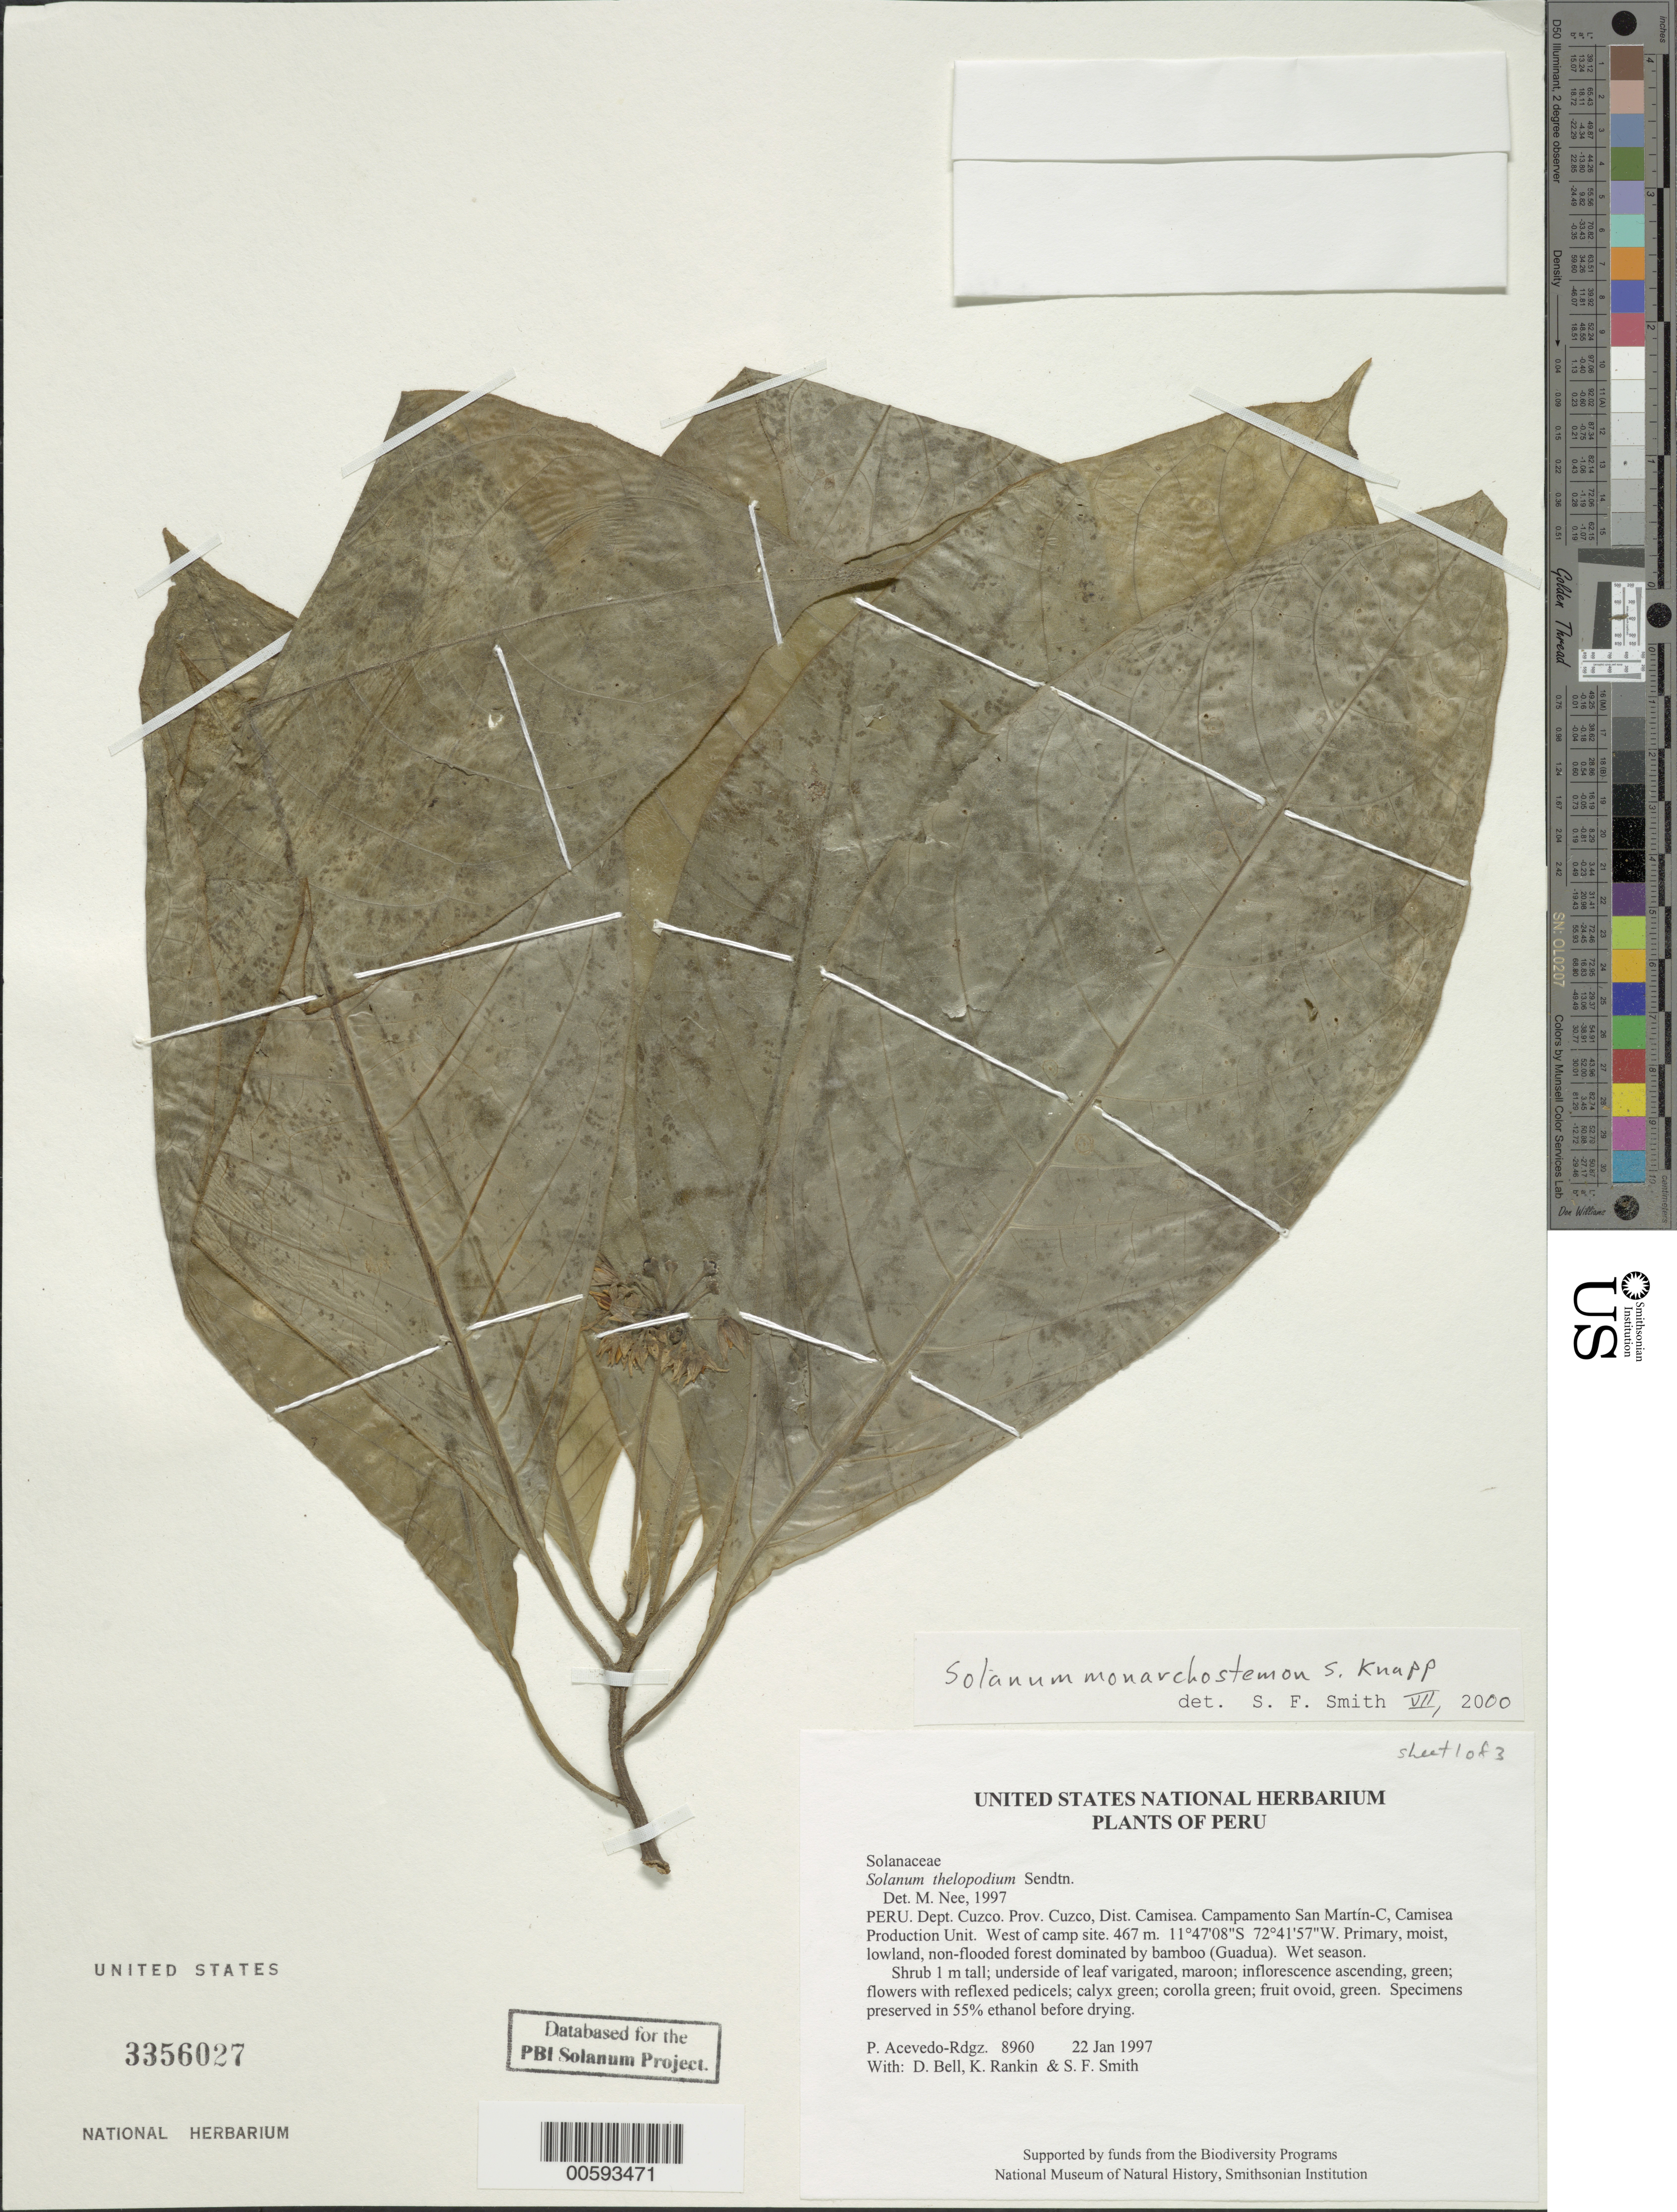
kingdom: Plantae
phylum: Tracheophyta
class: Magnoliopsida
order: Solanales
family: Solanaceae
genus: Solanum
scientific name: Solanum monarchostemon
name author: S. Knapp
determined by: Nee, Michael H.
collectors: P. Acevedo-Rodr., D. A. Bell, K. B. Rankin & S.F. Smith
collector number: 8960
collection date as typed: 22 Jan 1997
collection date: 1997-01-22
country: Peru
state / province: Cusco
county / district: Cusco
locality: Districto Camisea, Campamento San Martín-C, Camisea Production Unit. West of camp site.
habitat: Primary, moist, lowland, non-flooded forest dominated by bamboo (Guadua). Wet season.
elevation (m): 467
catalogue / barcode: US 3356027